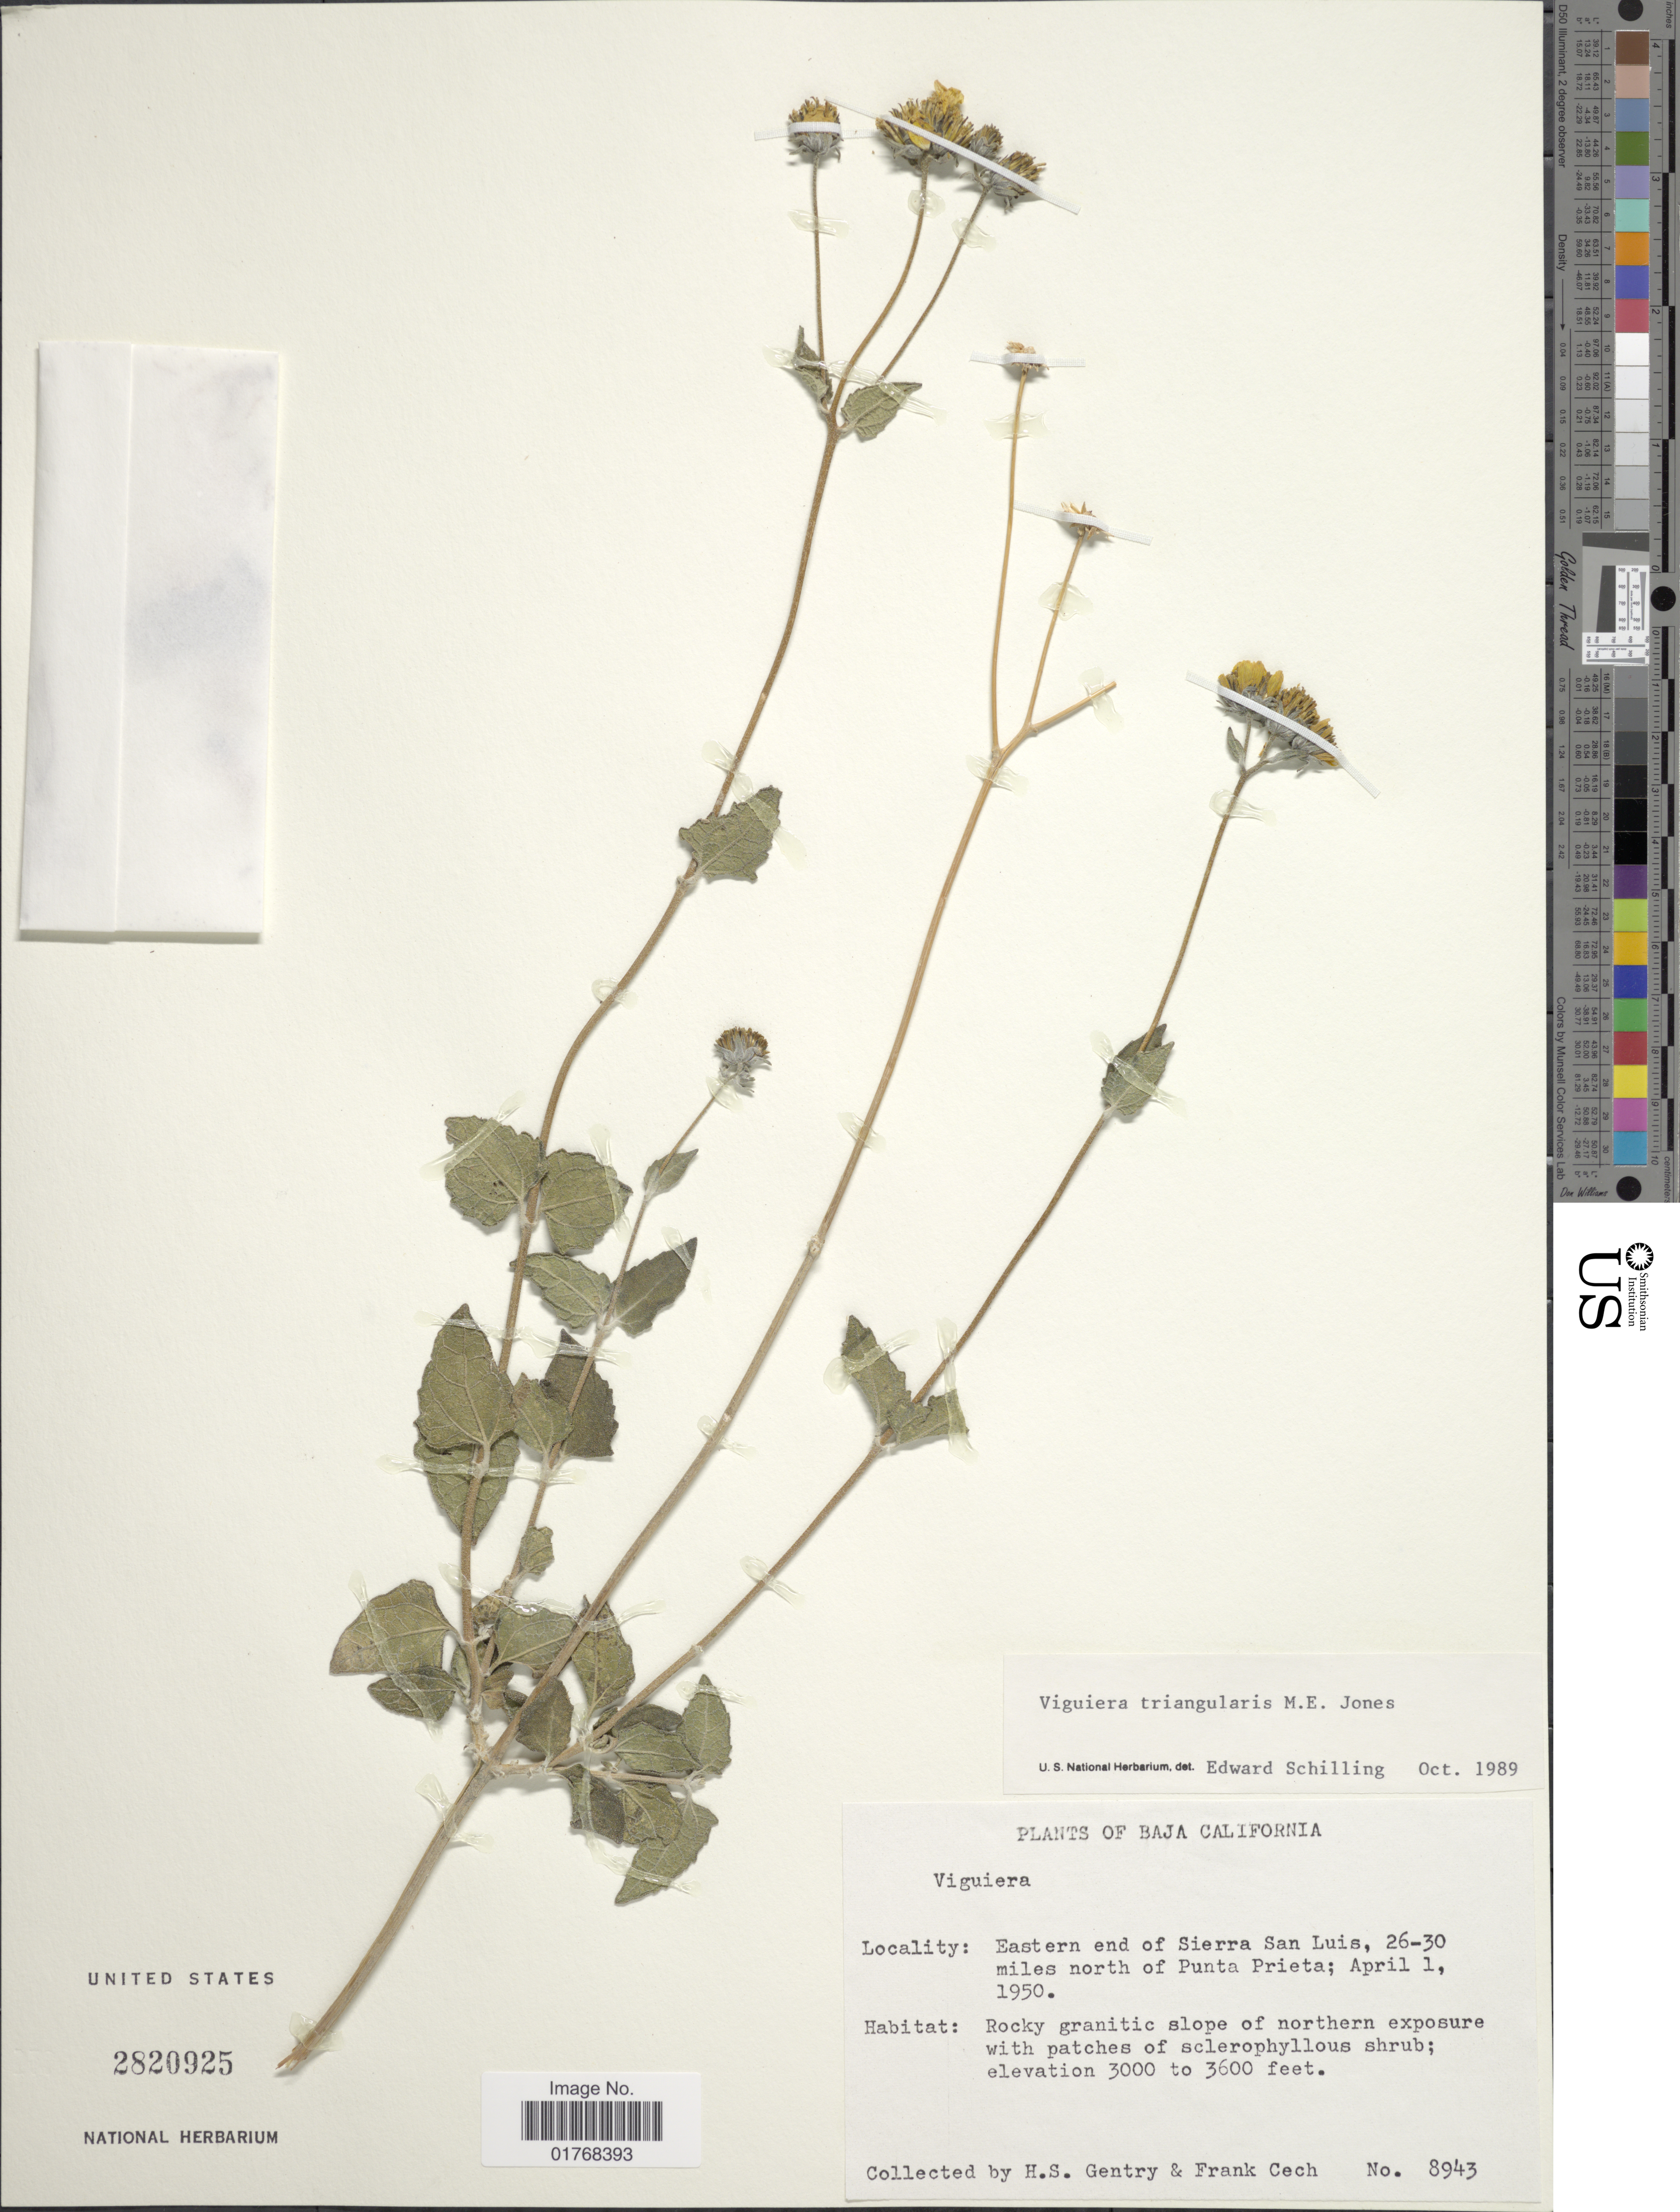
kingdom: Plantae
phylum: Tracheophyta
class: Magnoliopsida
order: Asterales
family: Asteraceae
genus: Viguiera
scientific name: Viguiera triangularis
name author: M.E. Jones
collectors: H. S. Gentry & F. Cech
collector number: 8943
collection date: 1950-04-01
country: Mexico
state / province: Baja California Sur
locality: Eastern end of Sierra San Luis, 26-30 miles north of Punta Prieta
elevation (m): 914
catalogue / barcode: US 2820925